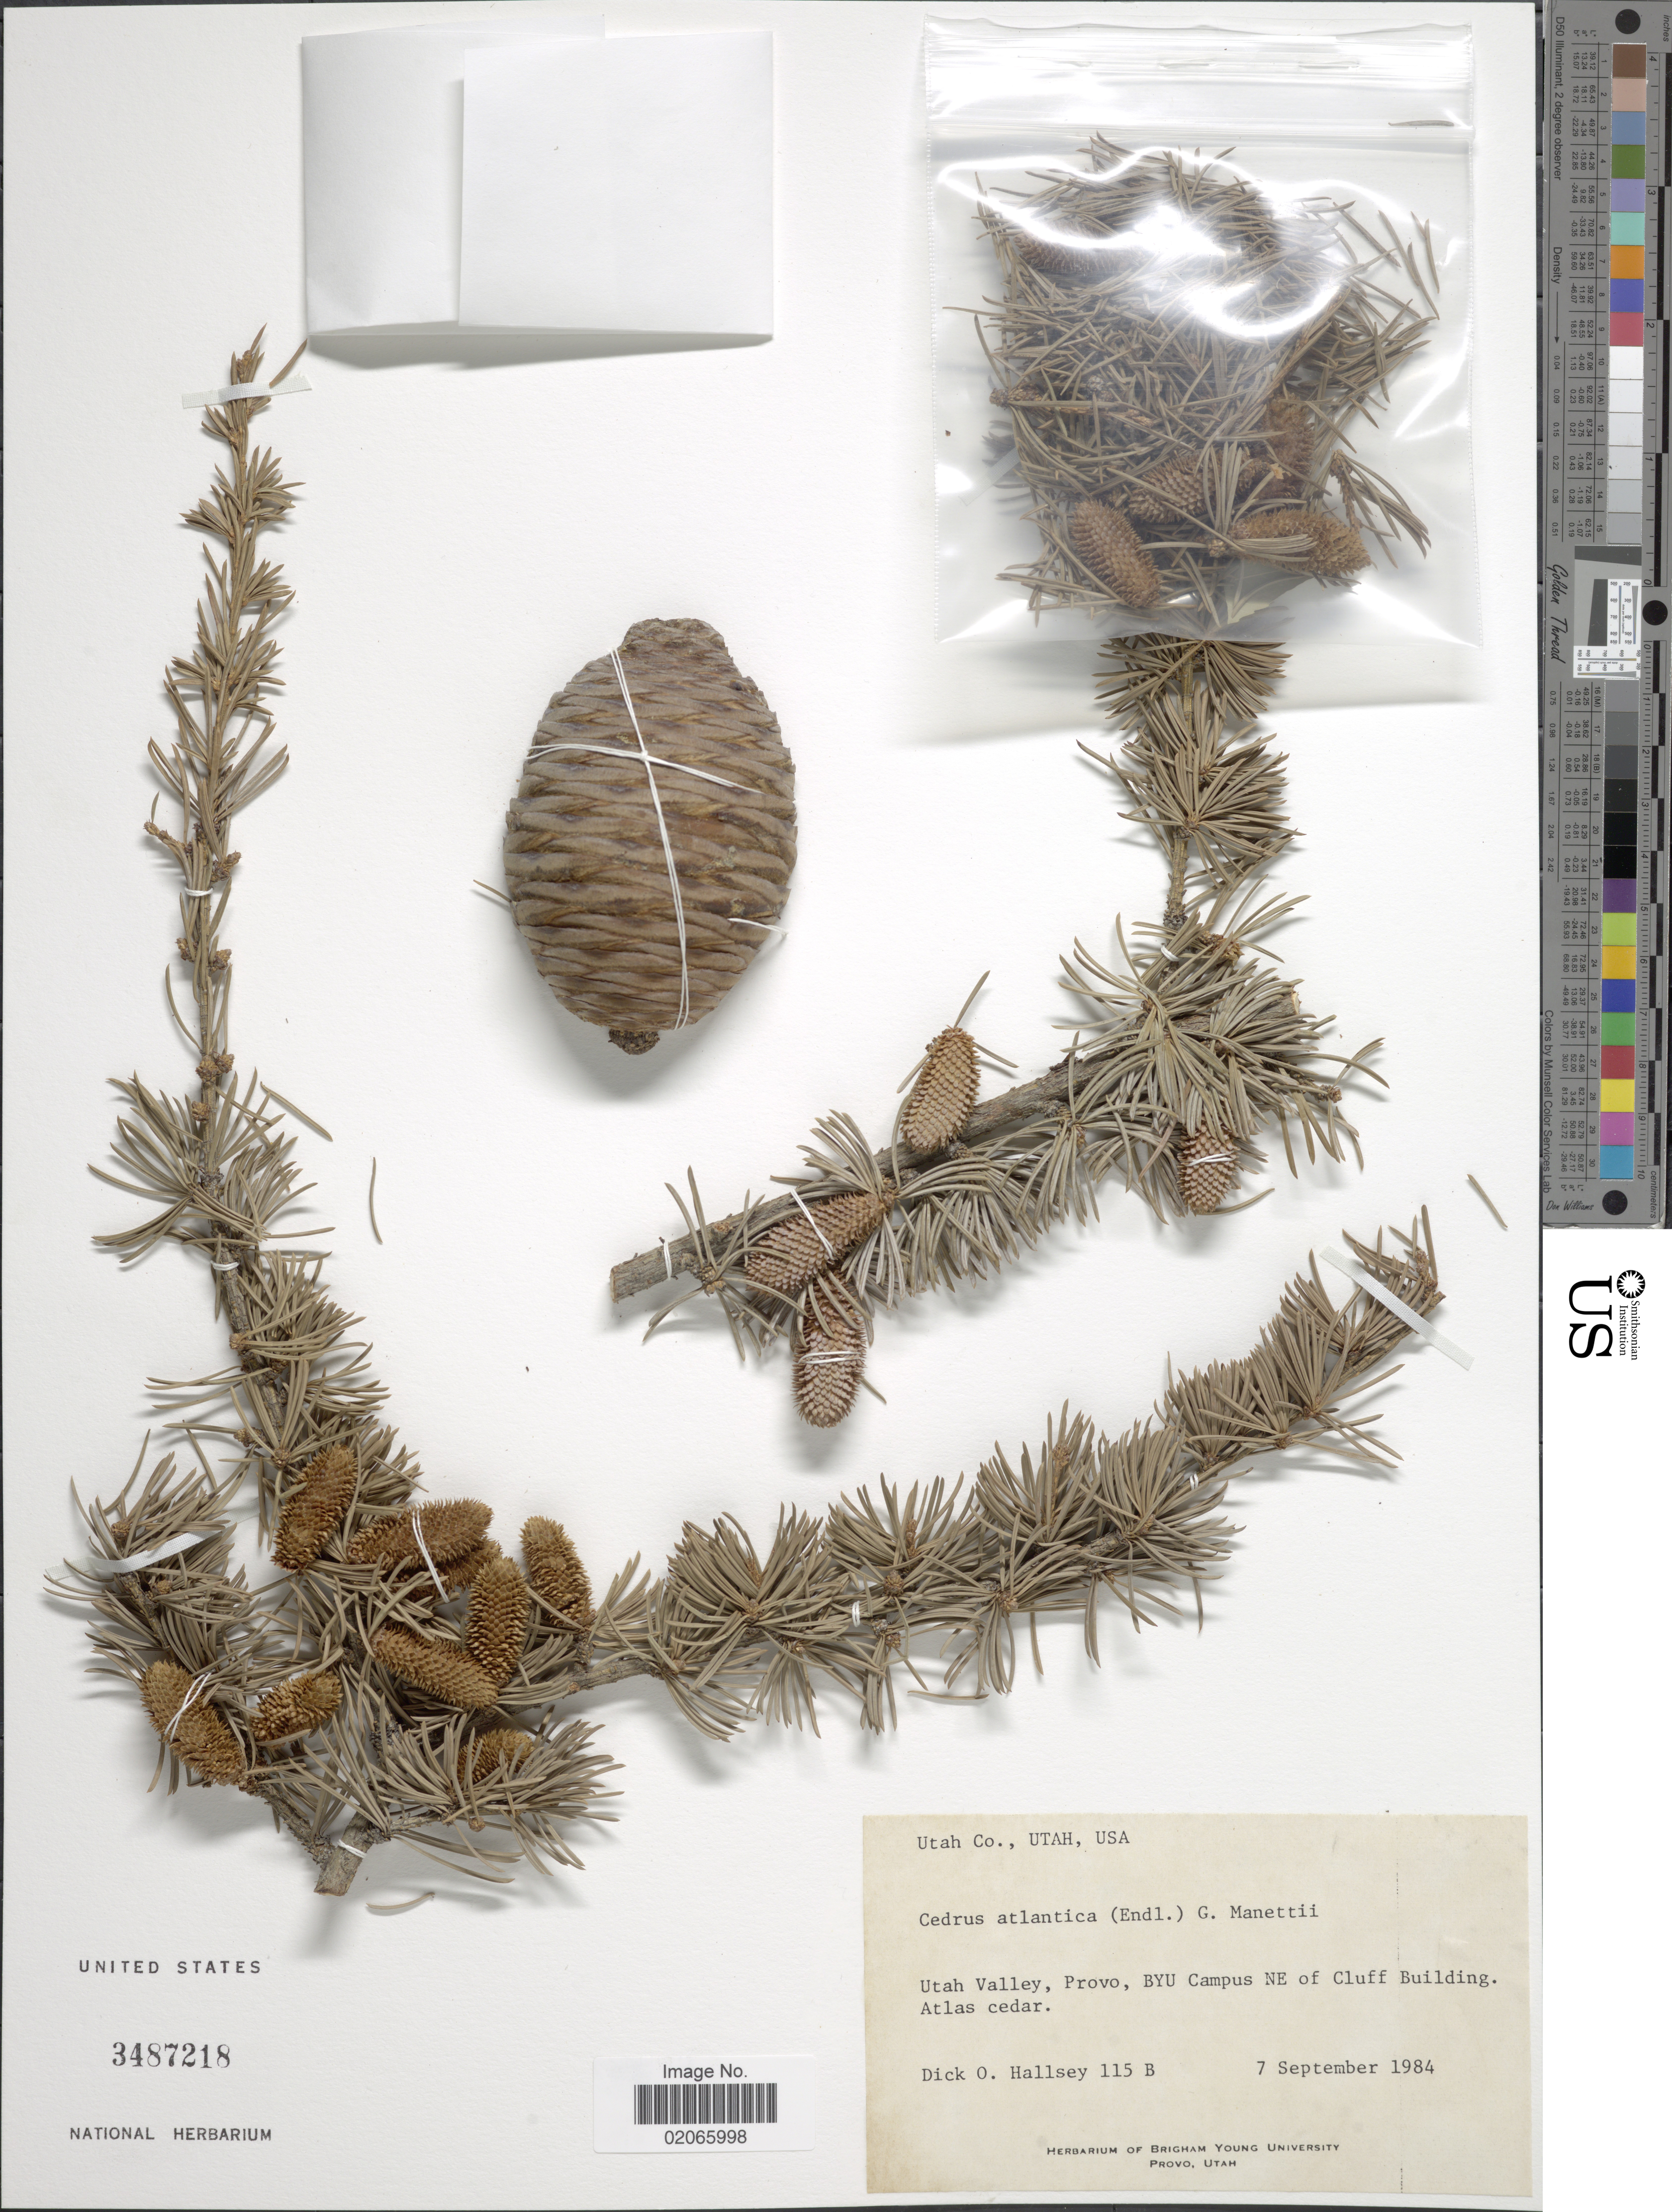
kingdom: Plantae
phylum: Tracheophyta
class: Pinopsida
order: Pinales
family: Pinaceae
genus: Cedrus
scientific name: Cedrus sp.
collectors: D. Hallsey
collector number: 115B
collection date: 1984-09-07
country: United States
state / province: Utah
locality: Utah Co. Utah Valley, Provo, BYU Campus NE of Cluff Building. Atlas cedar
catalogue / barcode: US 3487218